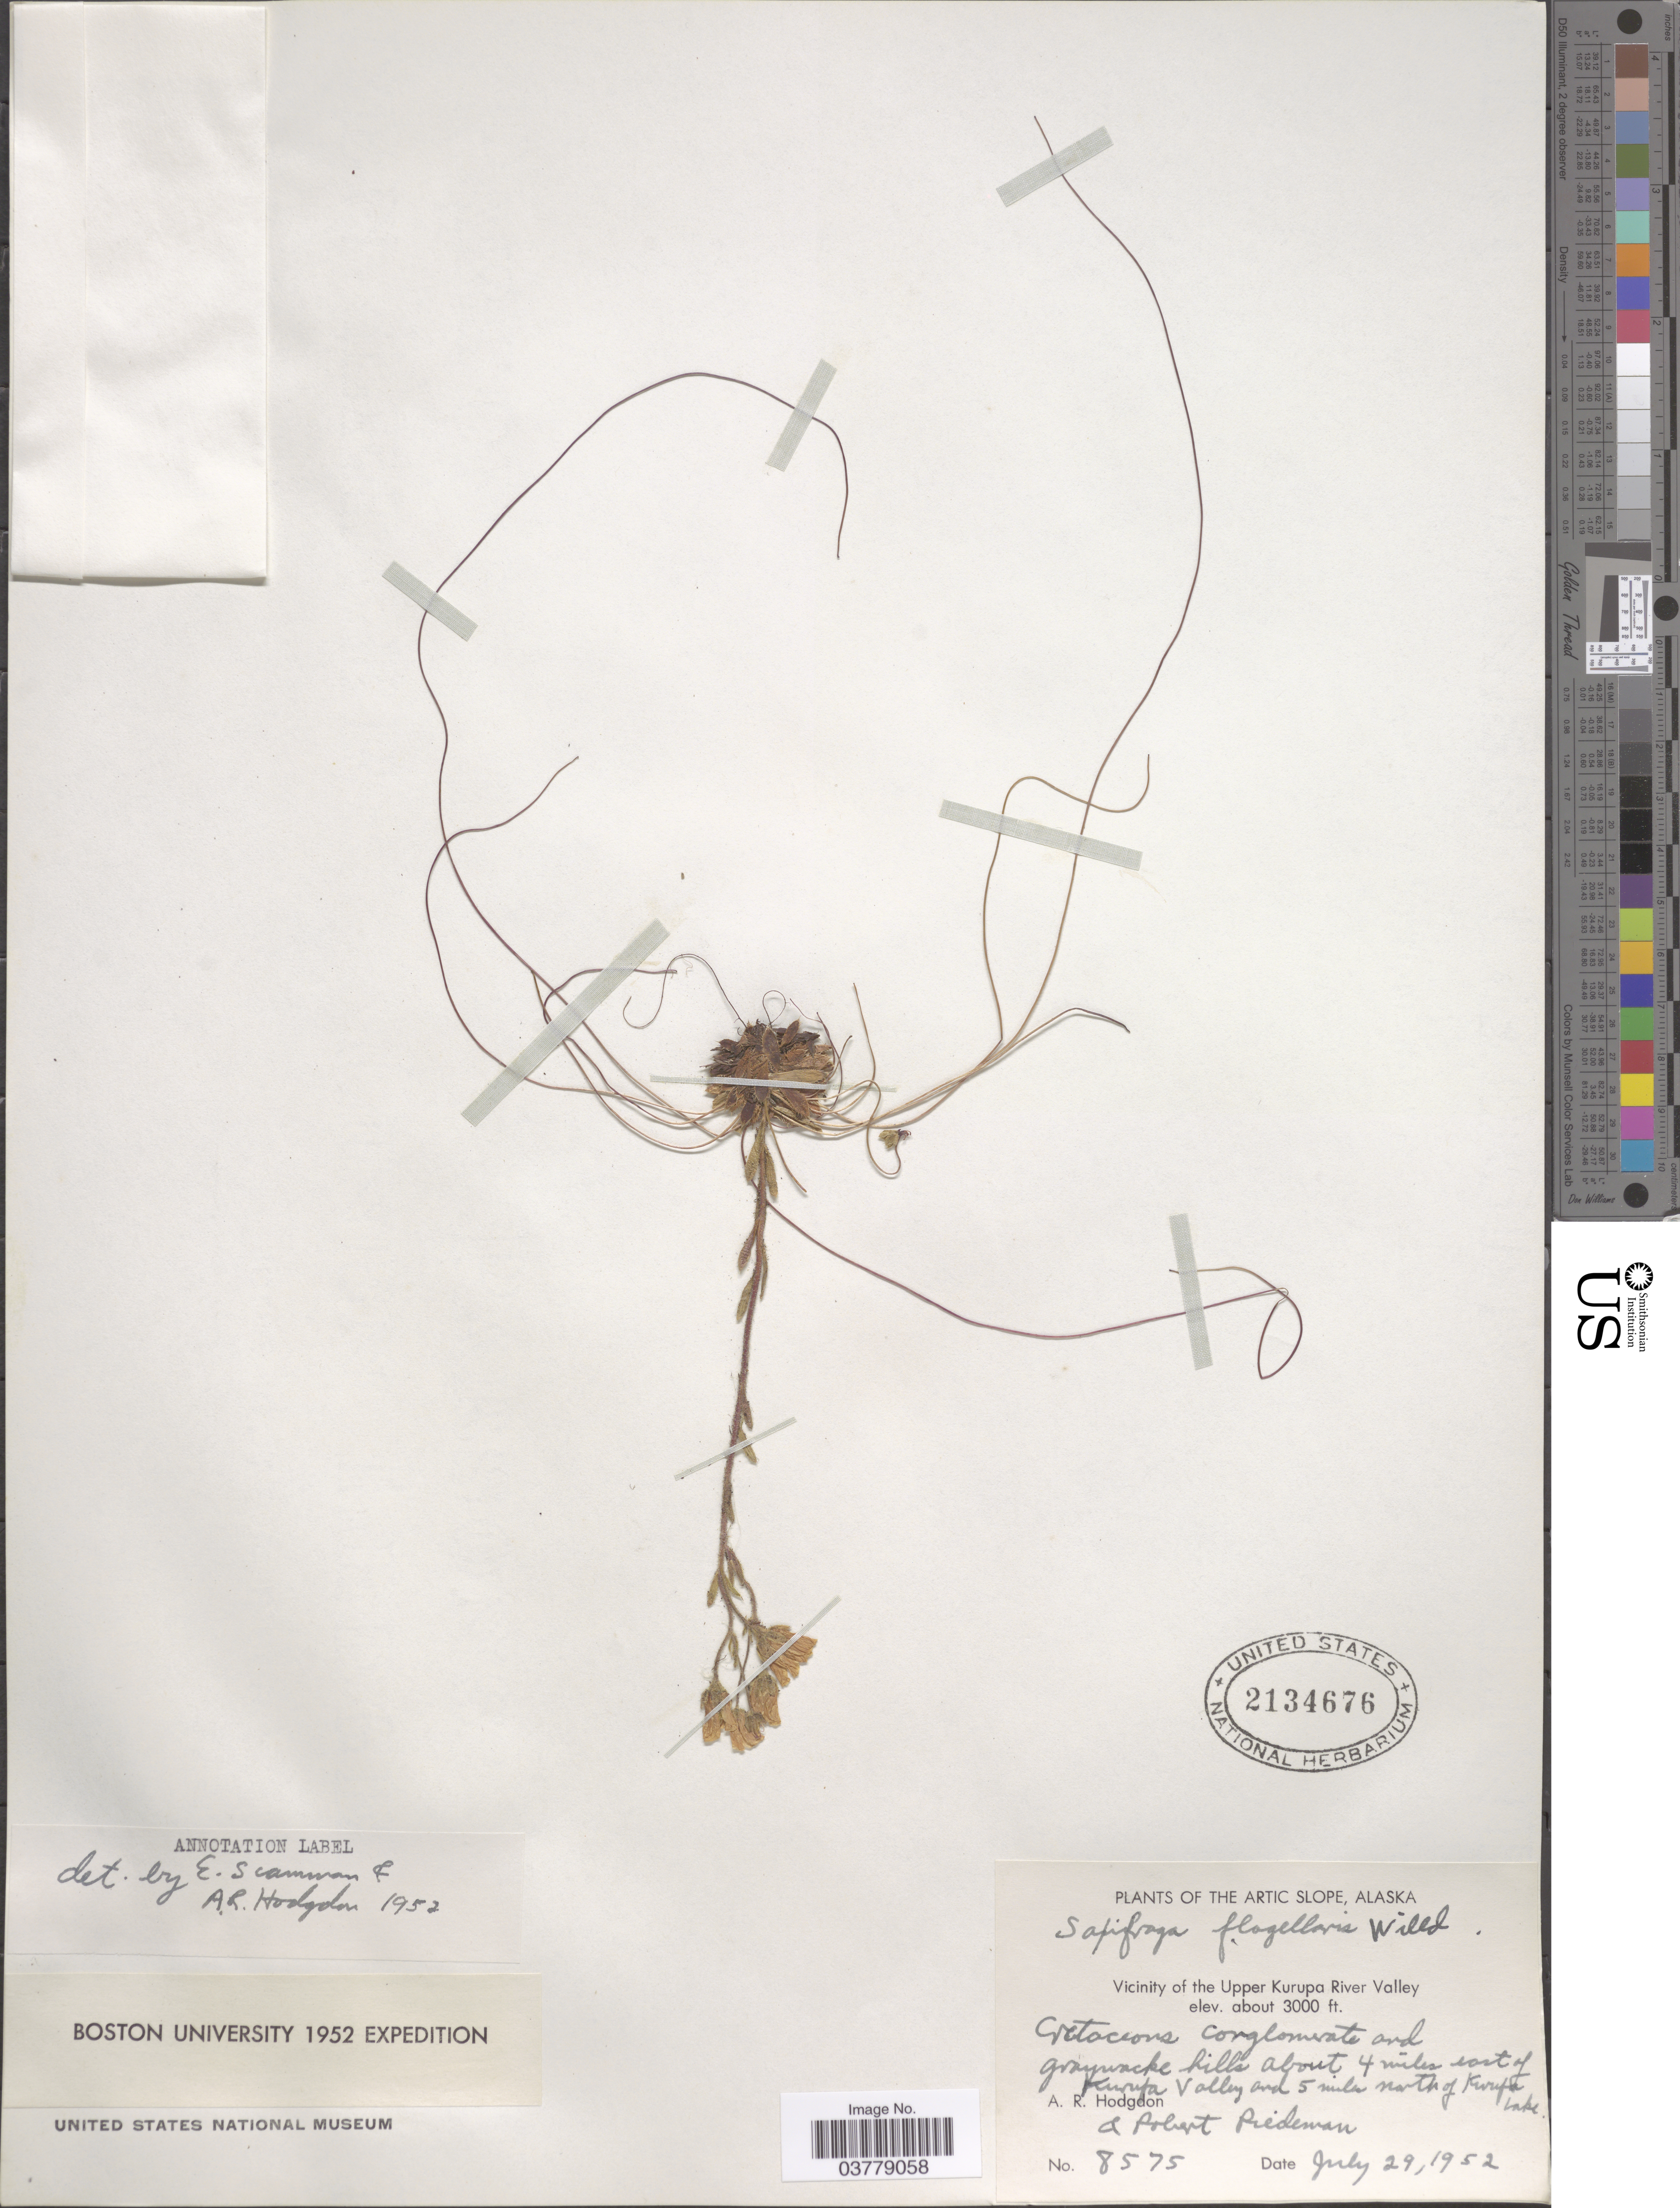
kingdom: Plantae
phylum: Tracheophyta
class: Magnoliopsida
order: Saxifragales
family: Saxifragaceae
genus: Saxifraga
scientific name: Saxifraga flagellaris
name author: Willd. ex Sternb.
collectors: A. R. Hodgdon & R. Riedeman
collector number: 8575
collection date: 1952-07-29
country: United States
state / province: Alaska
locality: The Arctic Slope. Vicinity of the Upper Kurupa River Valley. About 4 miles east of Kurupa Valley and 5 miles north of Kurupa Lake.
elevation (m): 914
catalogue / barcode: US 2134676